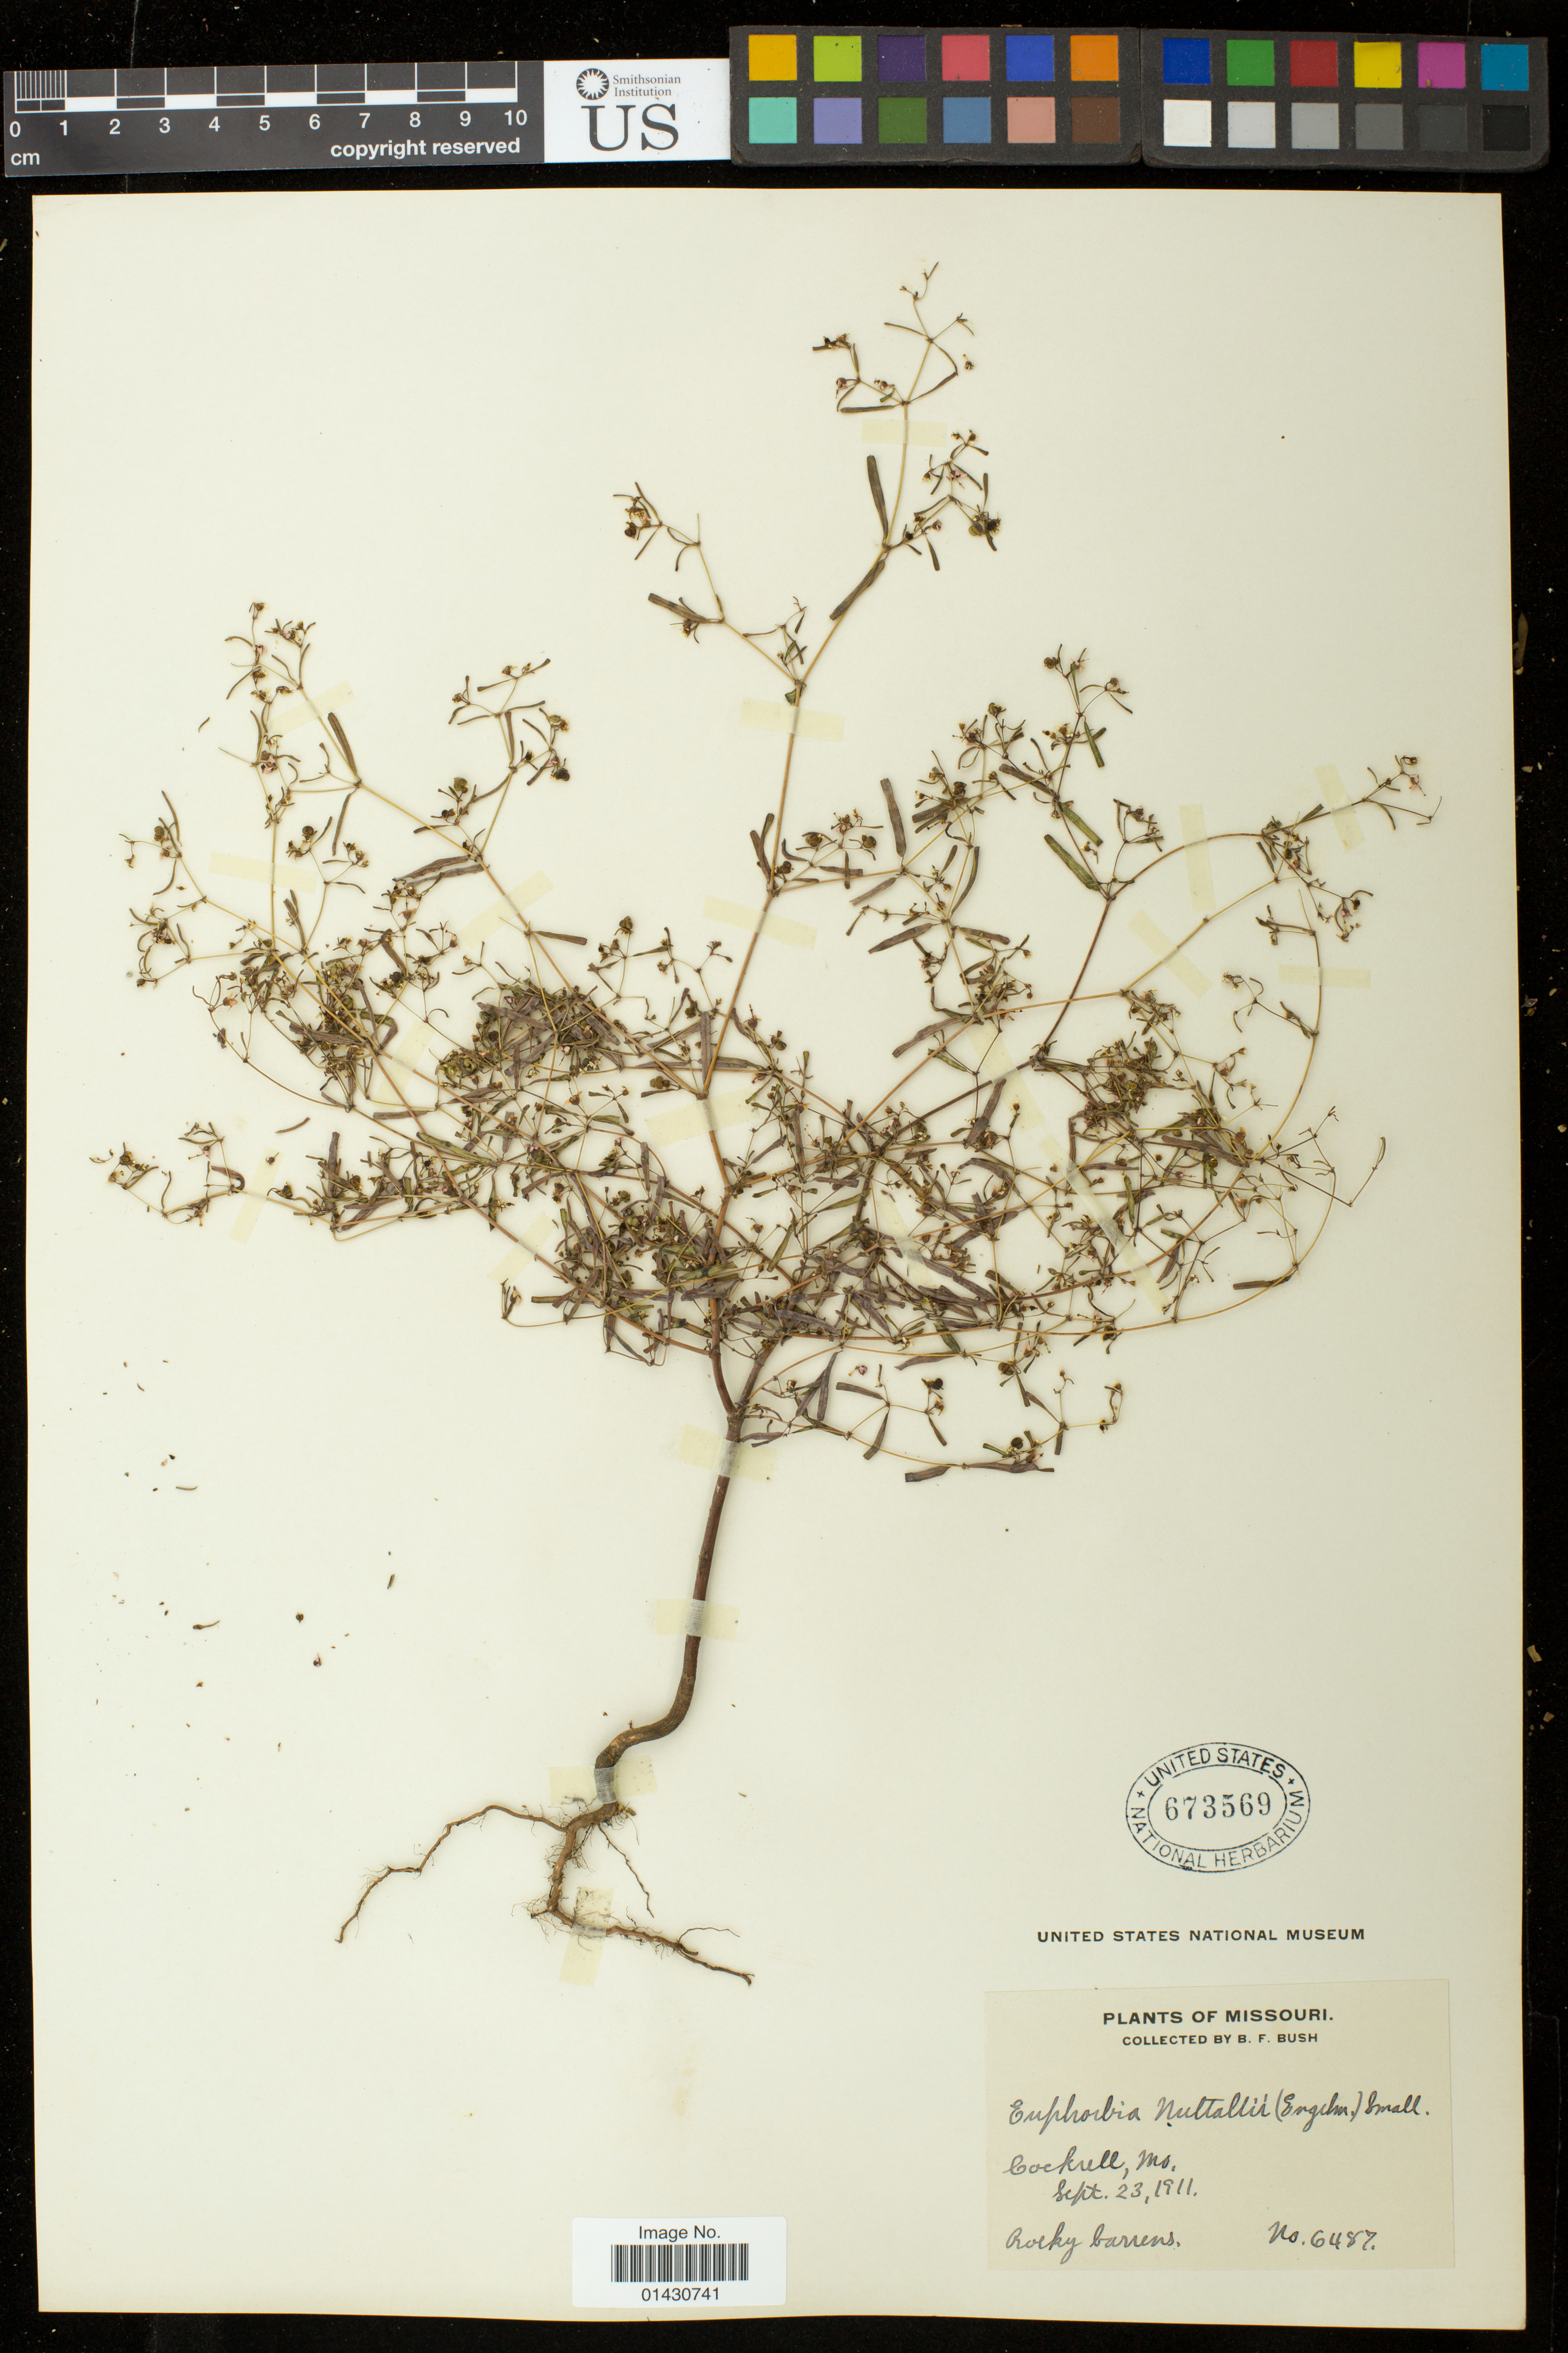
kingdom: Plantae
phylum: Tracheophyta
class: Magnoliopsida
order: Malpighiales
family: Euphorbiaceae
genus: Euphorbia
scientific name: Euphorbia missurica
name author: Raf.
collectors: B. F. Bush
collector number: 6487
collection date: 1911-09-23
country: United States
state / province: Missouri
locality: Cockrell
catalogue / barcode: US 673569